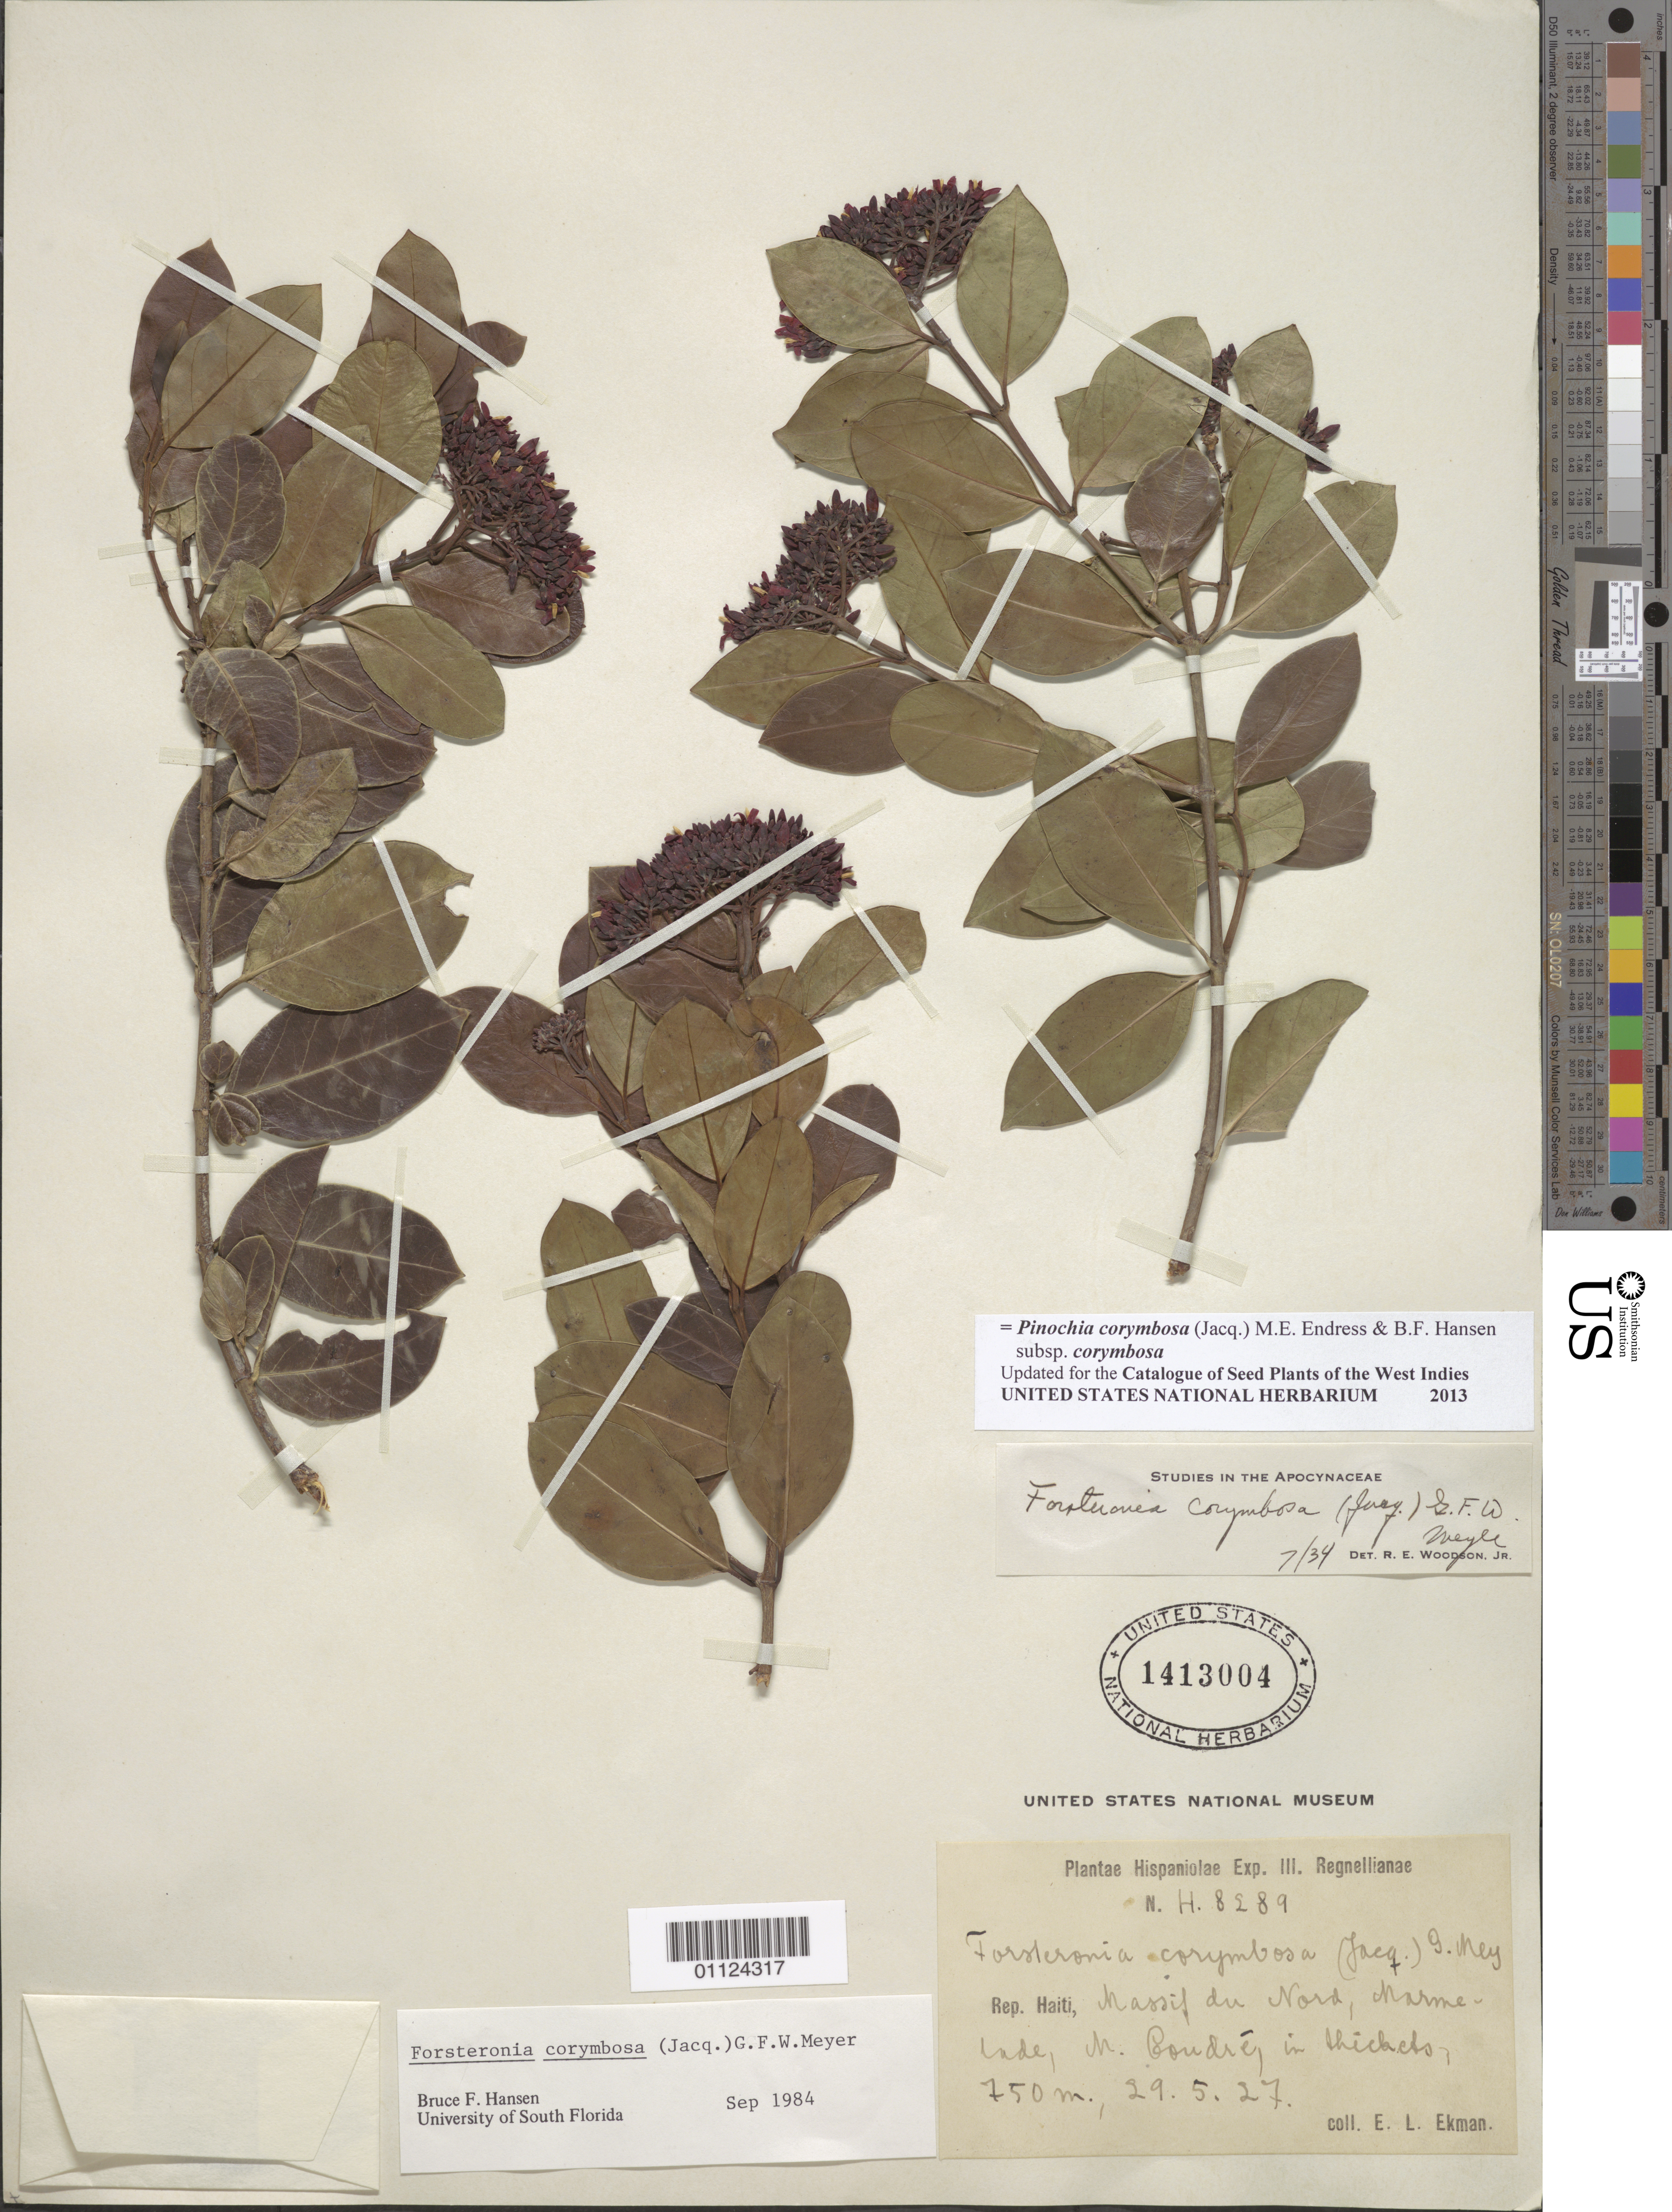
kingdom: Plantae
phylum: Tracheophyta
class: Magnoliopsida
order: Gentianales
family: Apocynaceae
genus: Pinochia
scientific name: Pinochia corymbosa subsp. corymbosa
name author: (Jacq.) M.E. Endress & B.F. Hansen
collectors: E. L. Ekman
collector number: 8289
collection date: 1927-05-29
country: Haiti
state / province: Artibonite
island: Hispaniola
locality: Massif du Nord, Marmelade, M. Poudréy.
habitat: In thickets.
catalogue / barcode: US 1413004